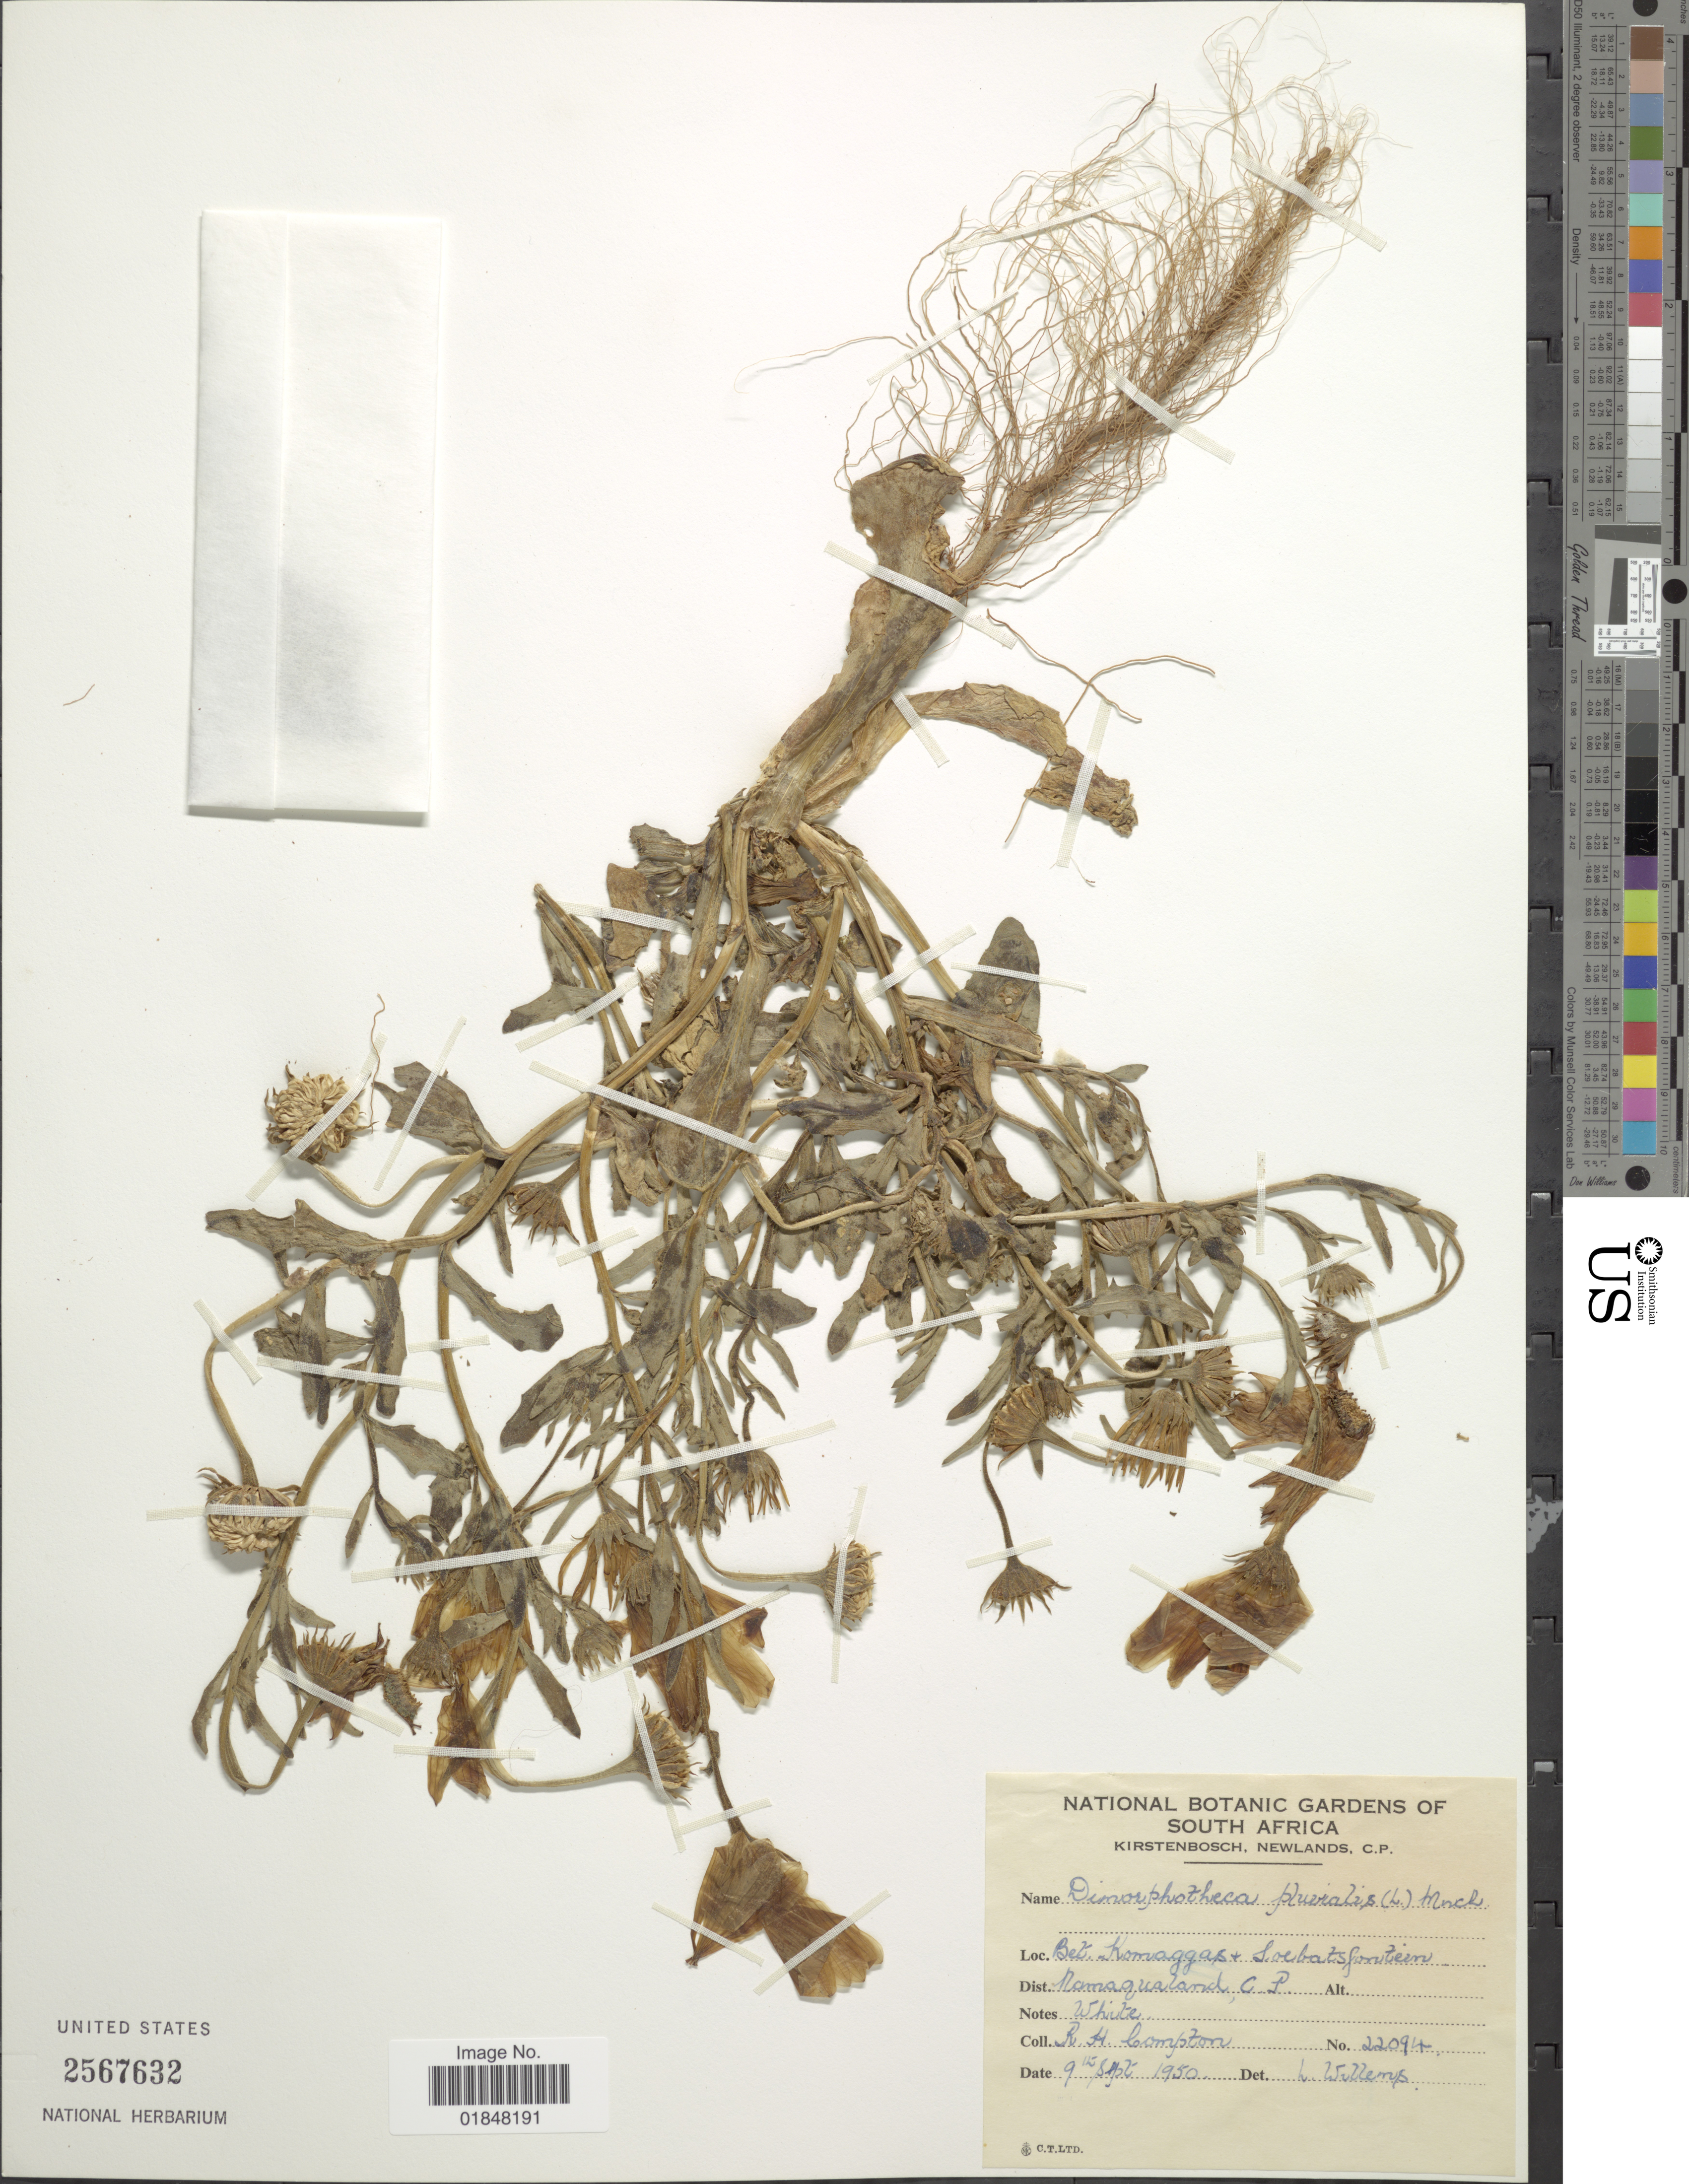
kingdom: Plantae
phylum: Tracheophyta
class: Magnoliopsida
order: Asterales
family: Asteraceae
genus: Dimorphotheca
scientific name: Dimorphotheca pluvialis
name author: (L.) Moench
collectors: R. H. Compton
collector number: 22094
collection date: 1950-09-09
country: South Africa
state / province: Northern Cape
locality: Bet. Komaggas + Soebatsfontein, Namaqualand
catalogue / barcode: US 2567632